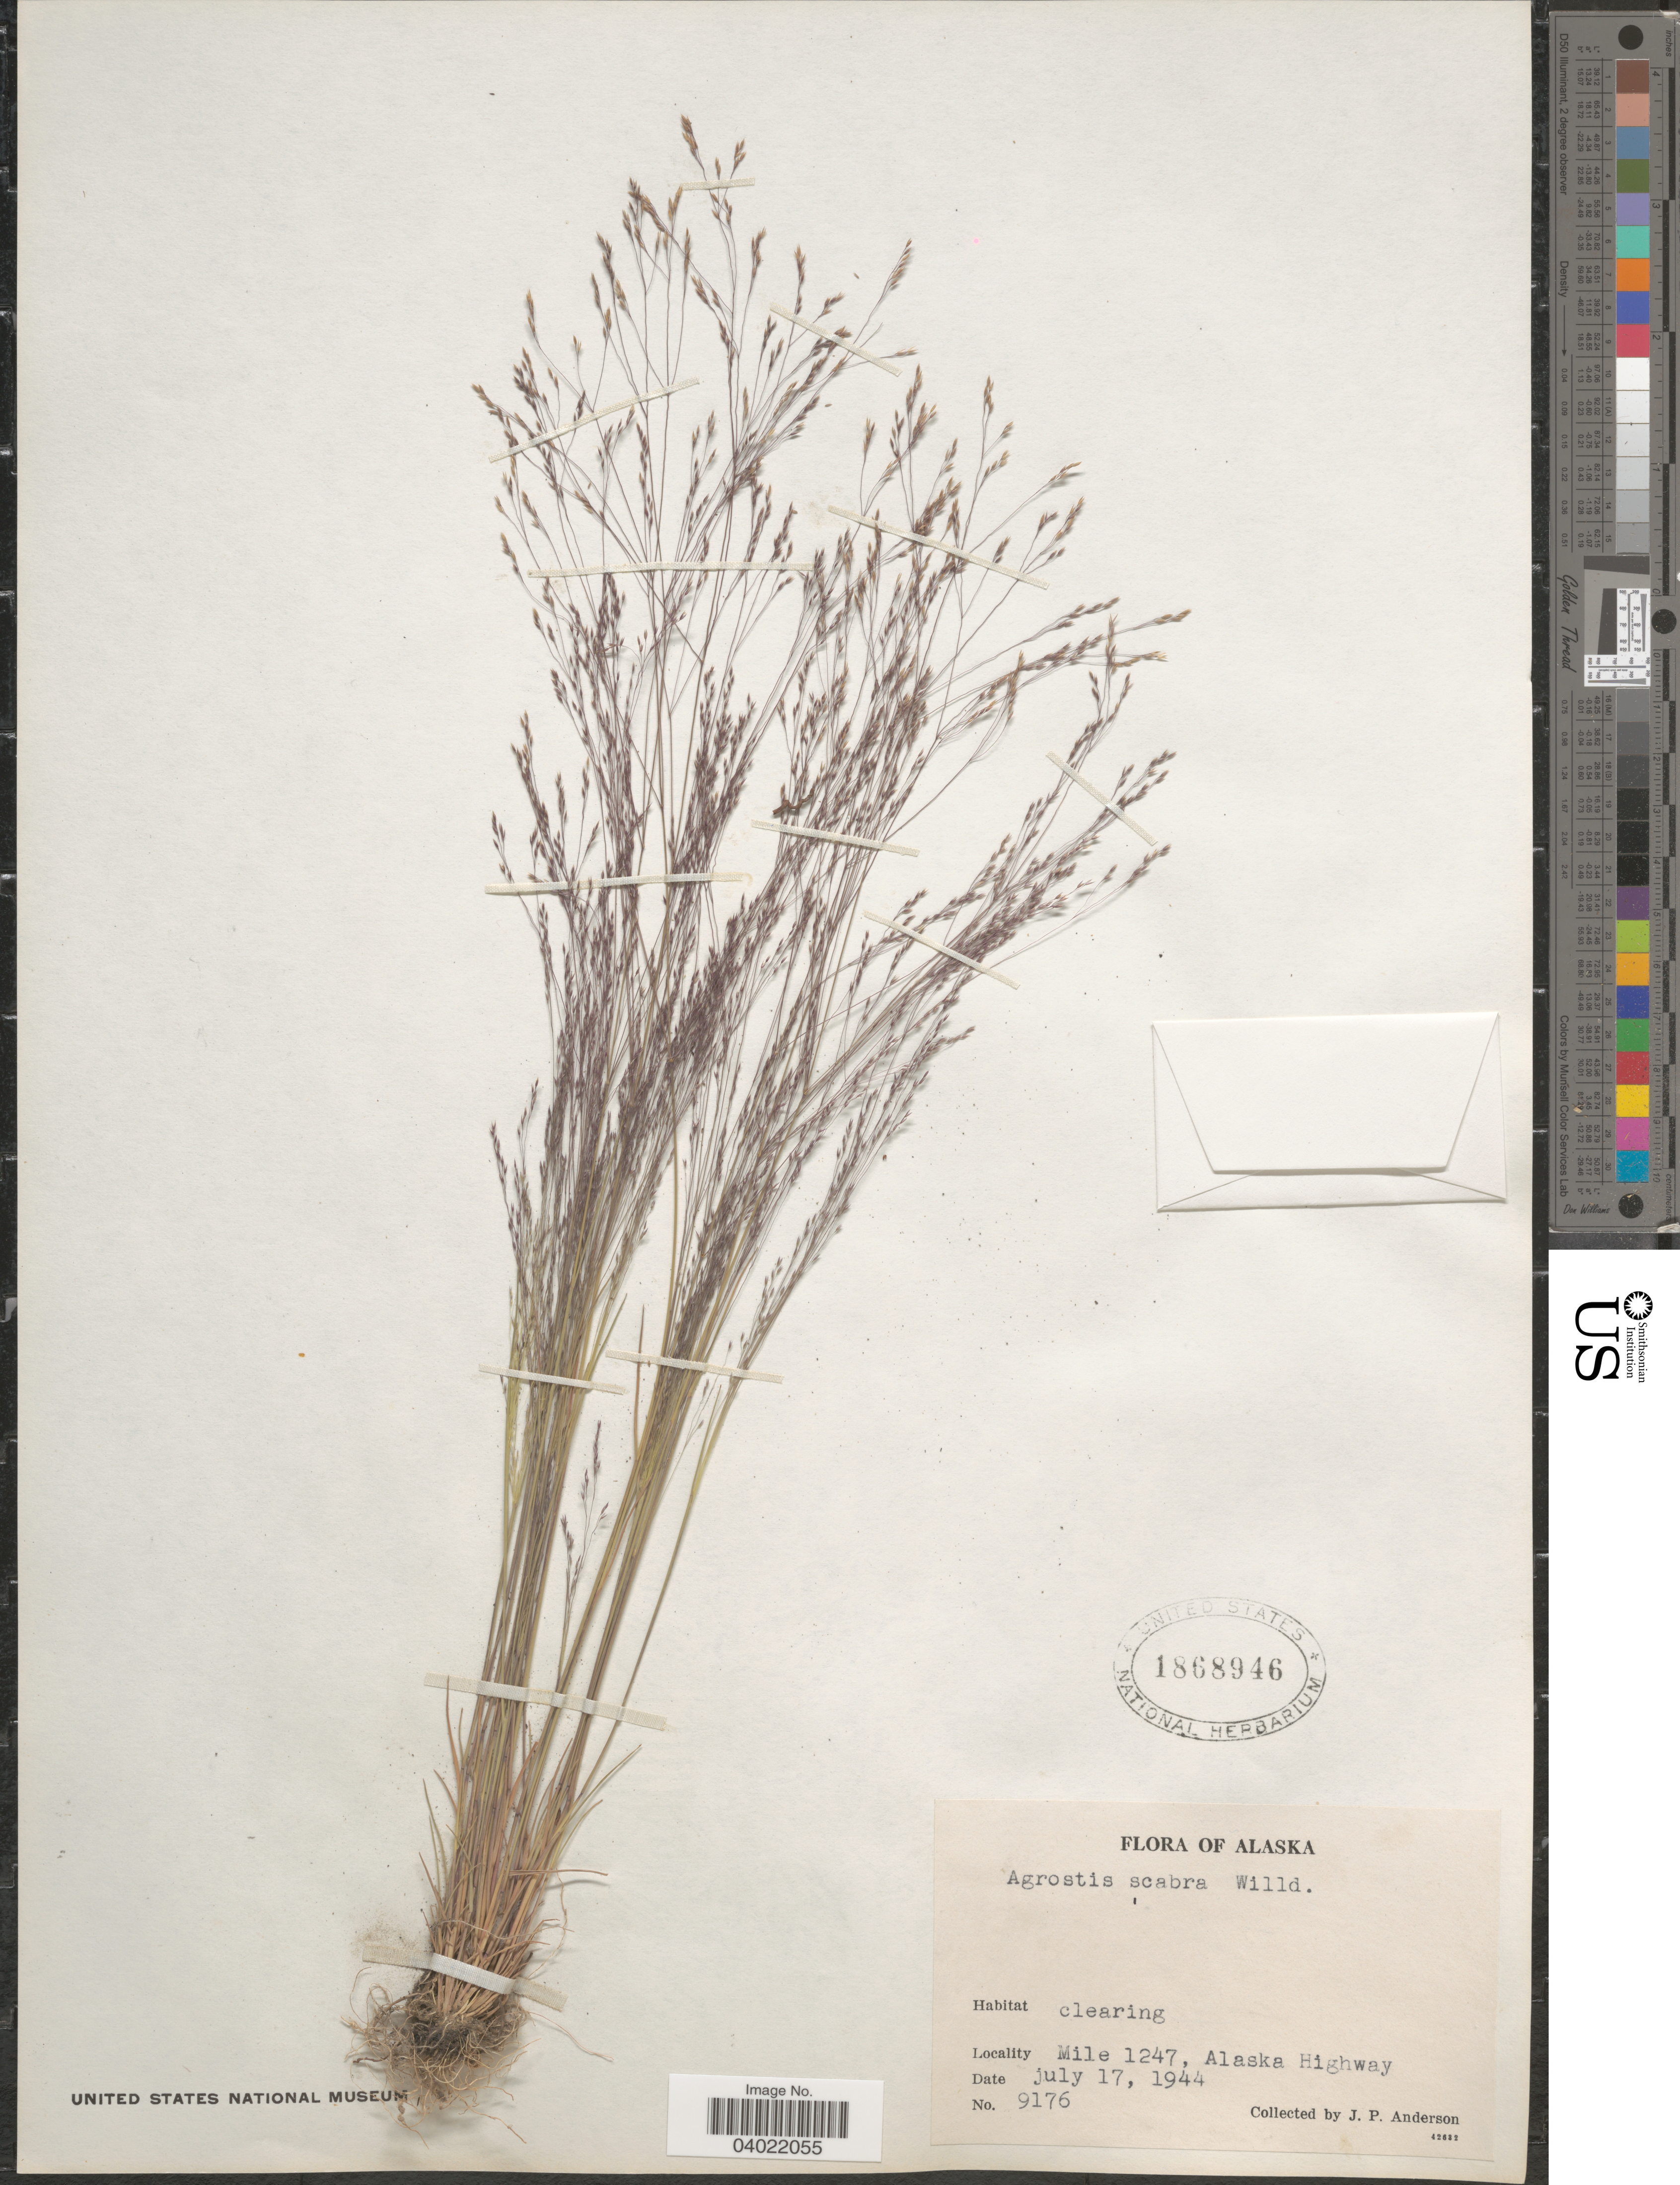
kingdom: Plantae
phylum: Tracheophyta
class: Liliopsida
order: Poales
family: Poaceae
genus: Agrostis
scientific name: Agrostis scabra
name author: Willd.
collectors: J. P. Anderson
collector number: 9176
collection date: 1944-07-17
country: United States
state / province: Alaska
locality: Mile 1247, Alaska Highway.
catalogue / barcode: US 1868946